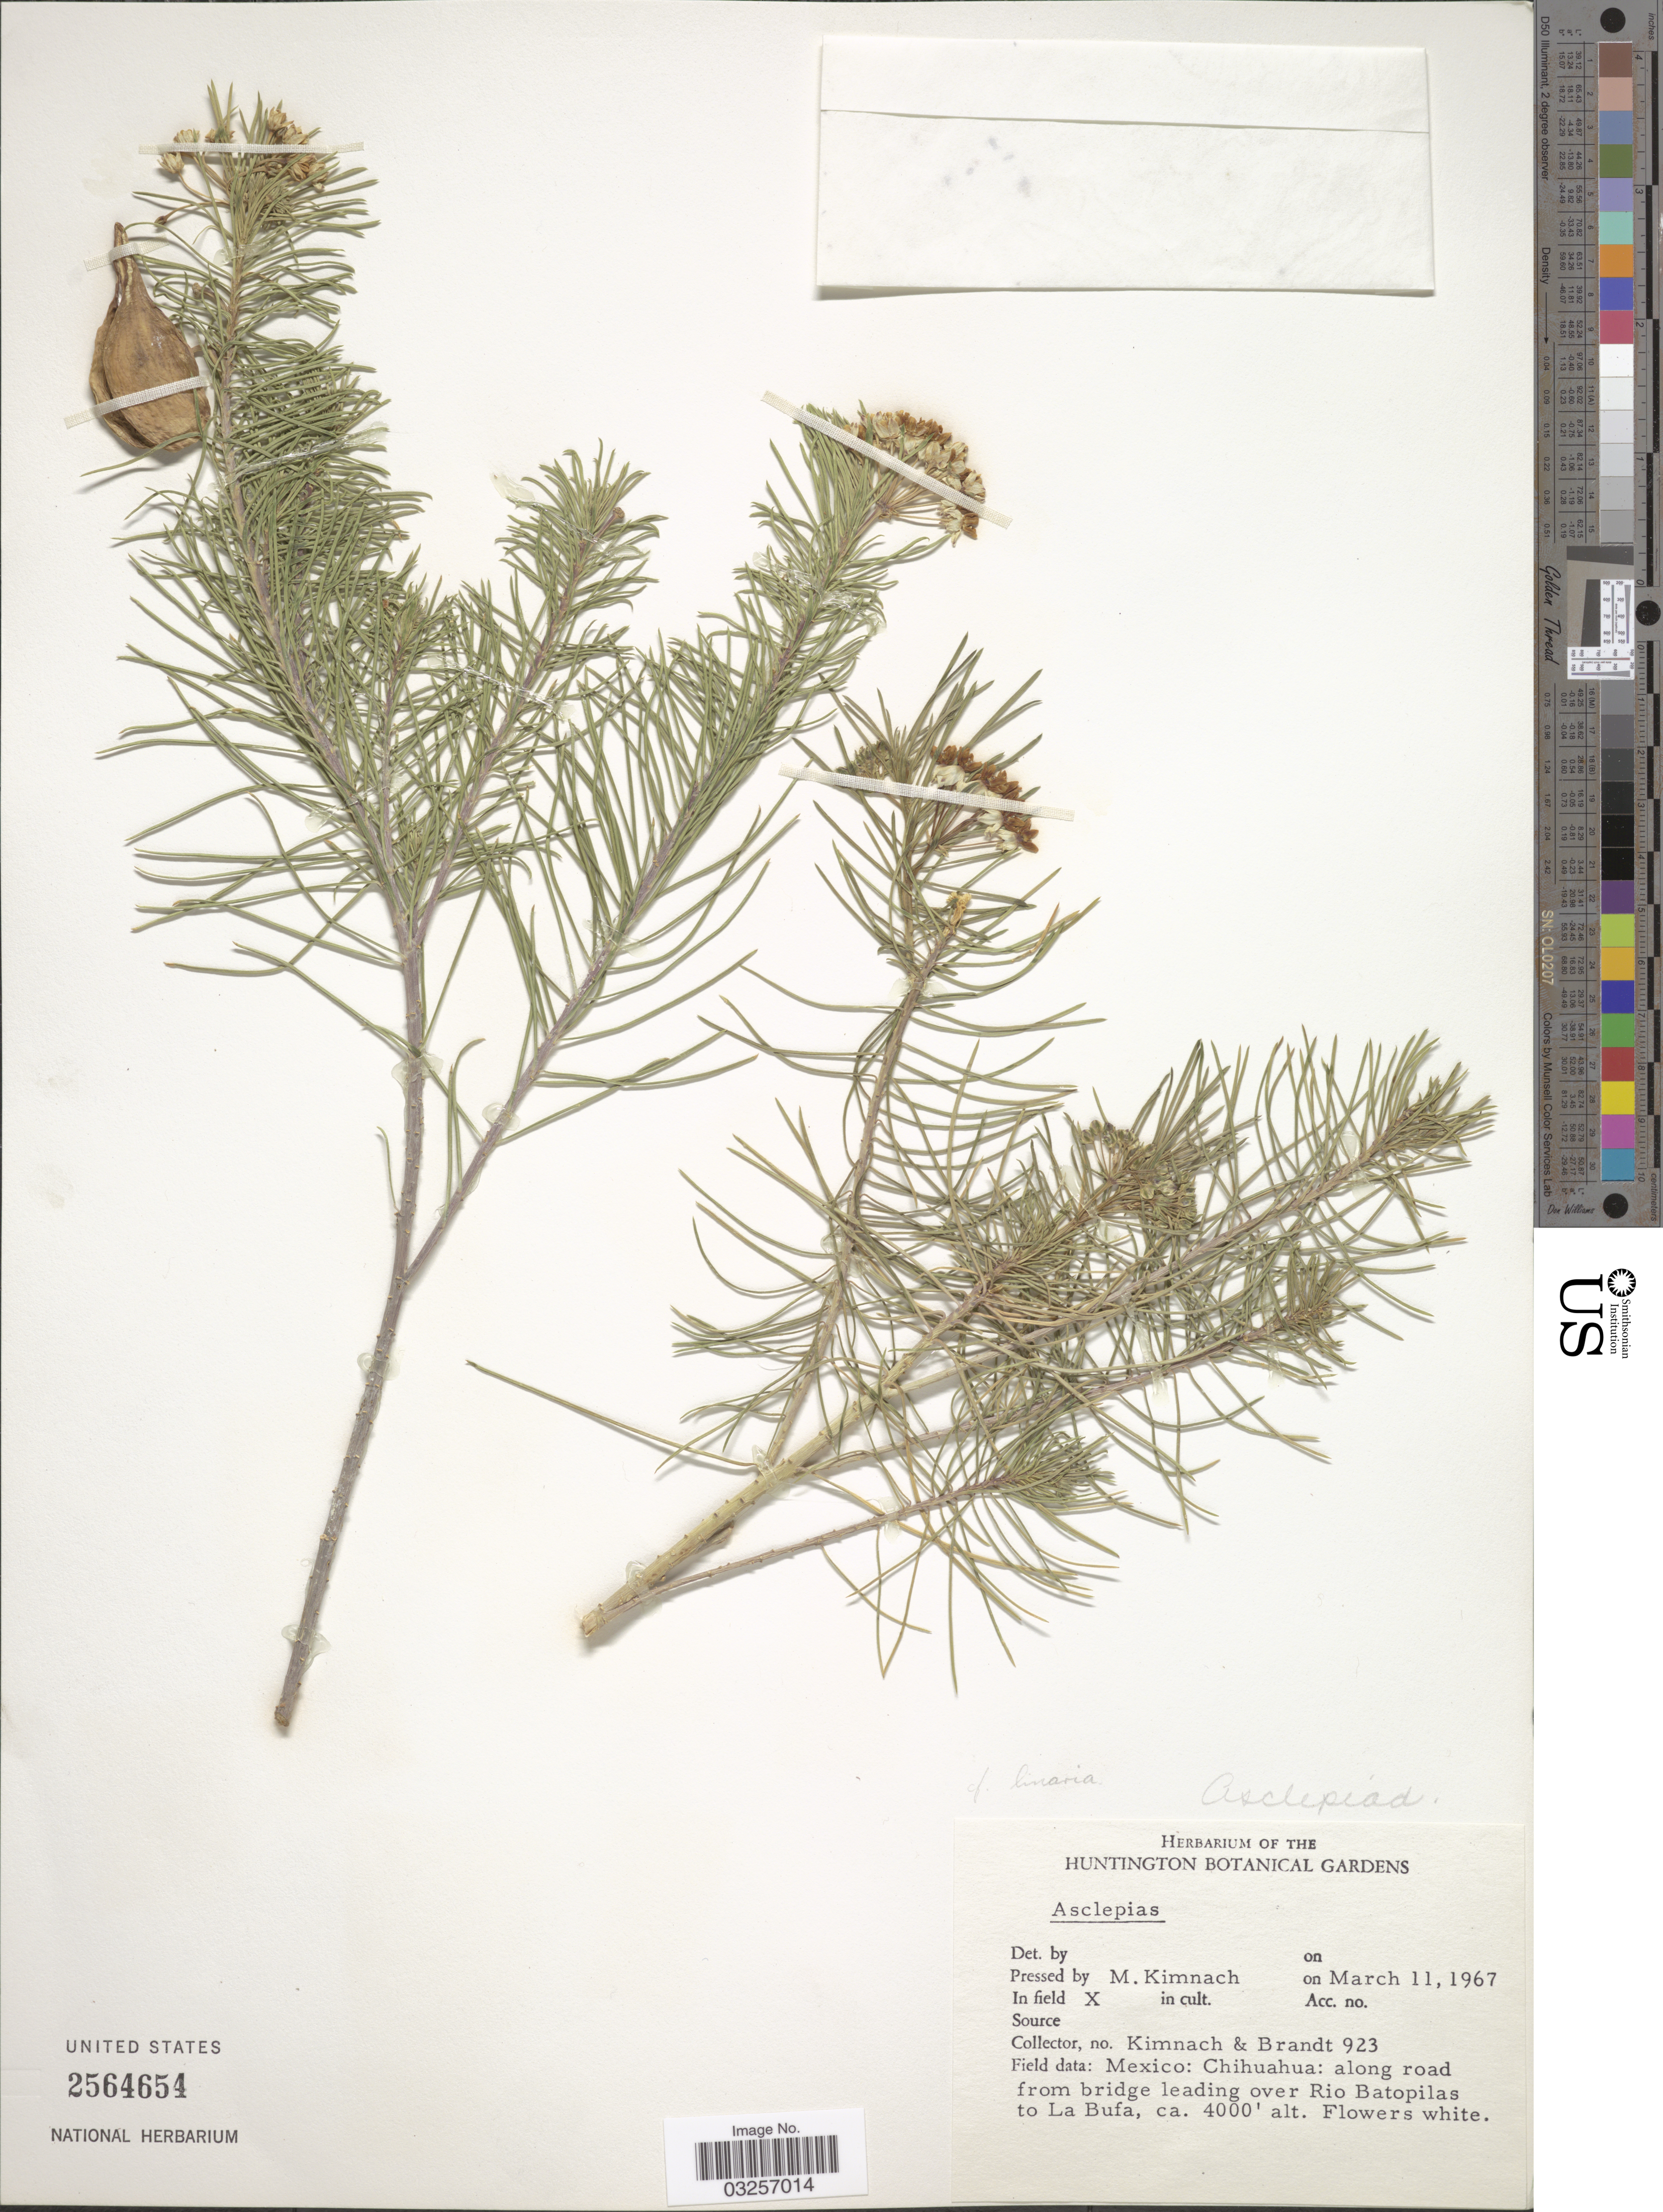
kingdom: Plantae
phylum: Tracheophyta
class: Magnoliopsida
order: Gentianales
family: Apocynaceae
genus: Asclepias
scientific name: Asclepias linaria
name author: Cav.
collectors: -. Kimnach & -. Brandt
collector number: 923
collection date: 1967-03-11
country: Mexico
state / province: Chihuahua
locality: Along road from bridge leading over Rio Batopilas to La Bufa.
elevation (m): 1219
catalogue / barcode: US 2564654